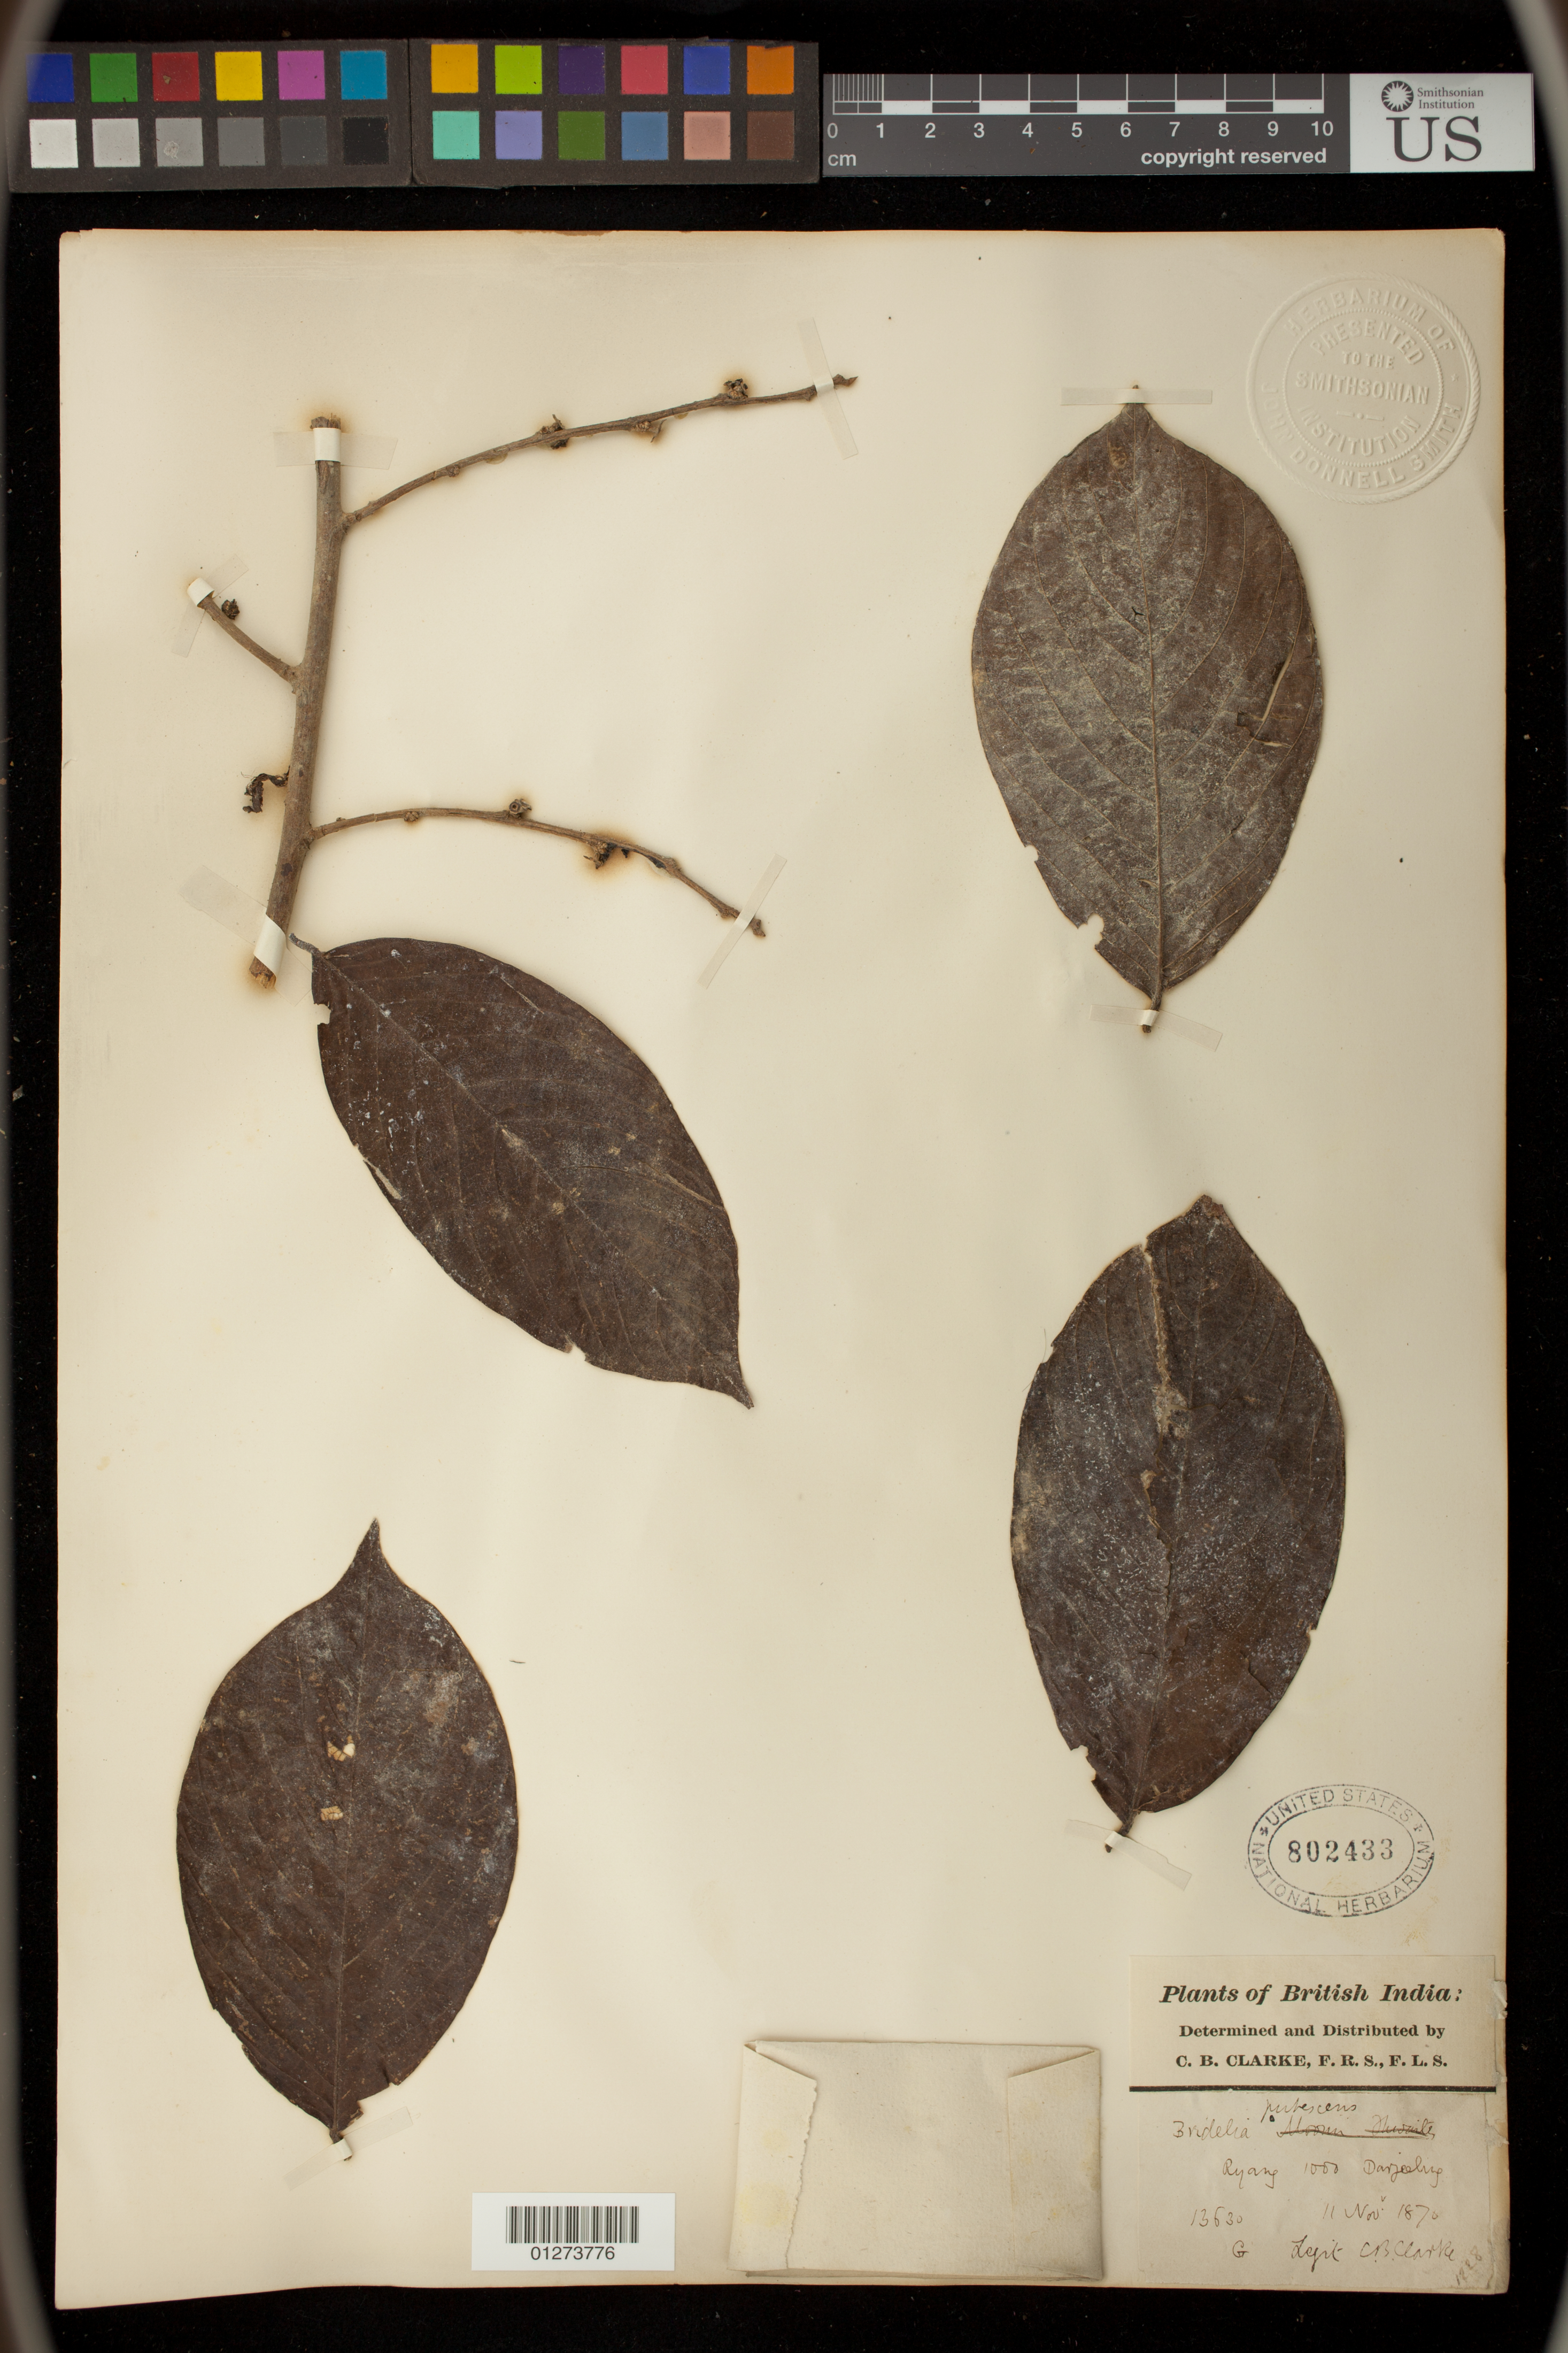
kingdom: Plantae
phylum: Tracheophyta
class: Magnoliopsida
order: Malpighiales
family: Phyllanthaceae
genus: Bridelia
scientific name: Bridelia retusa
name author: (L.) A. Juss.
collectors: C. B. Clarke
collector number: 13630G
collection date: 1870-11-11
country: India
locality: British India. Ryang 1000 Darjeeling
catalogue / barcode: US 802433